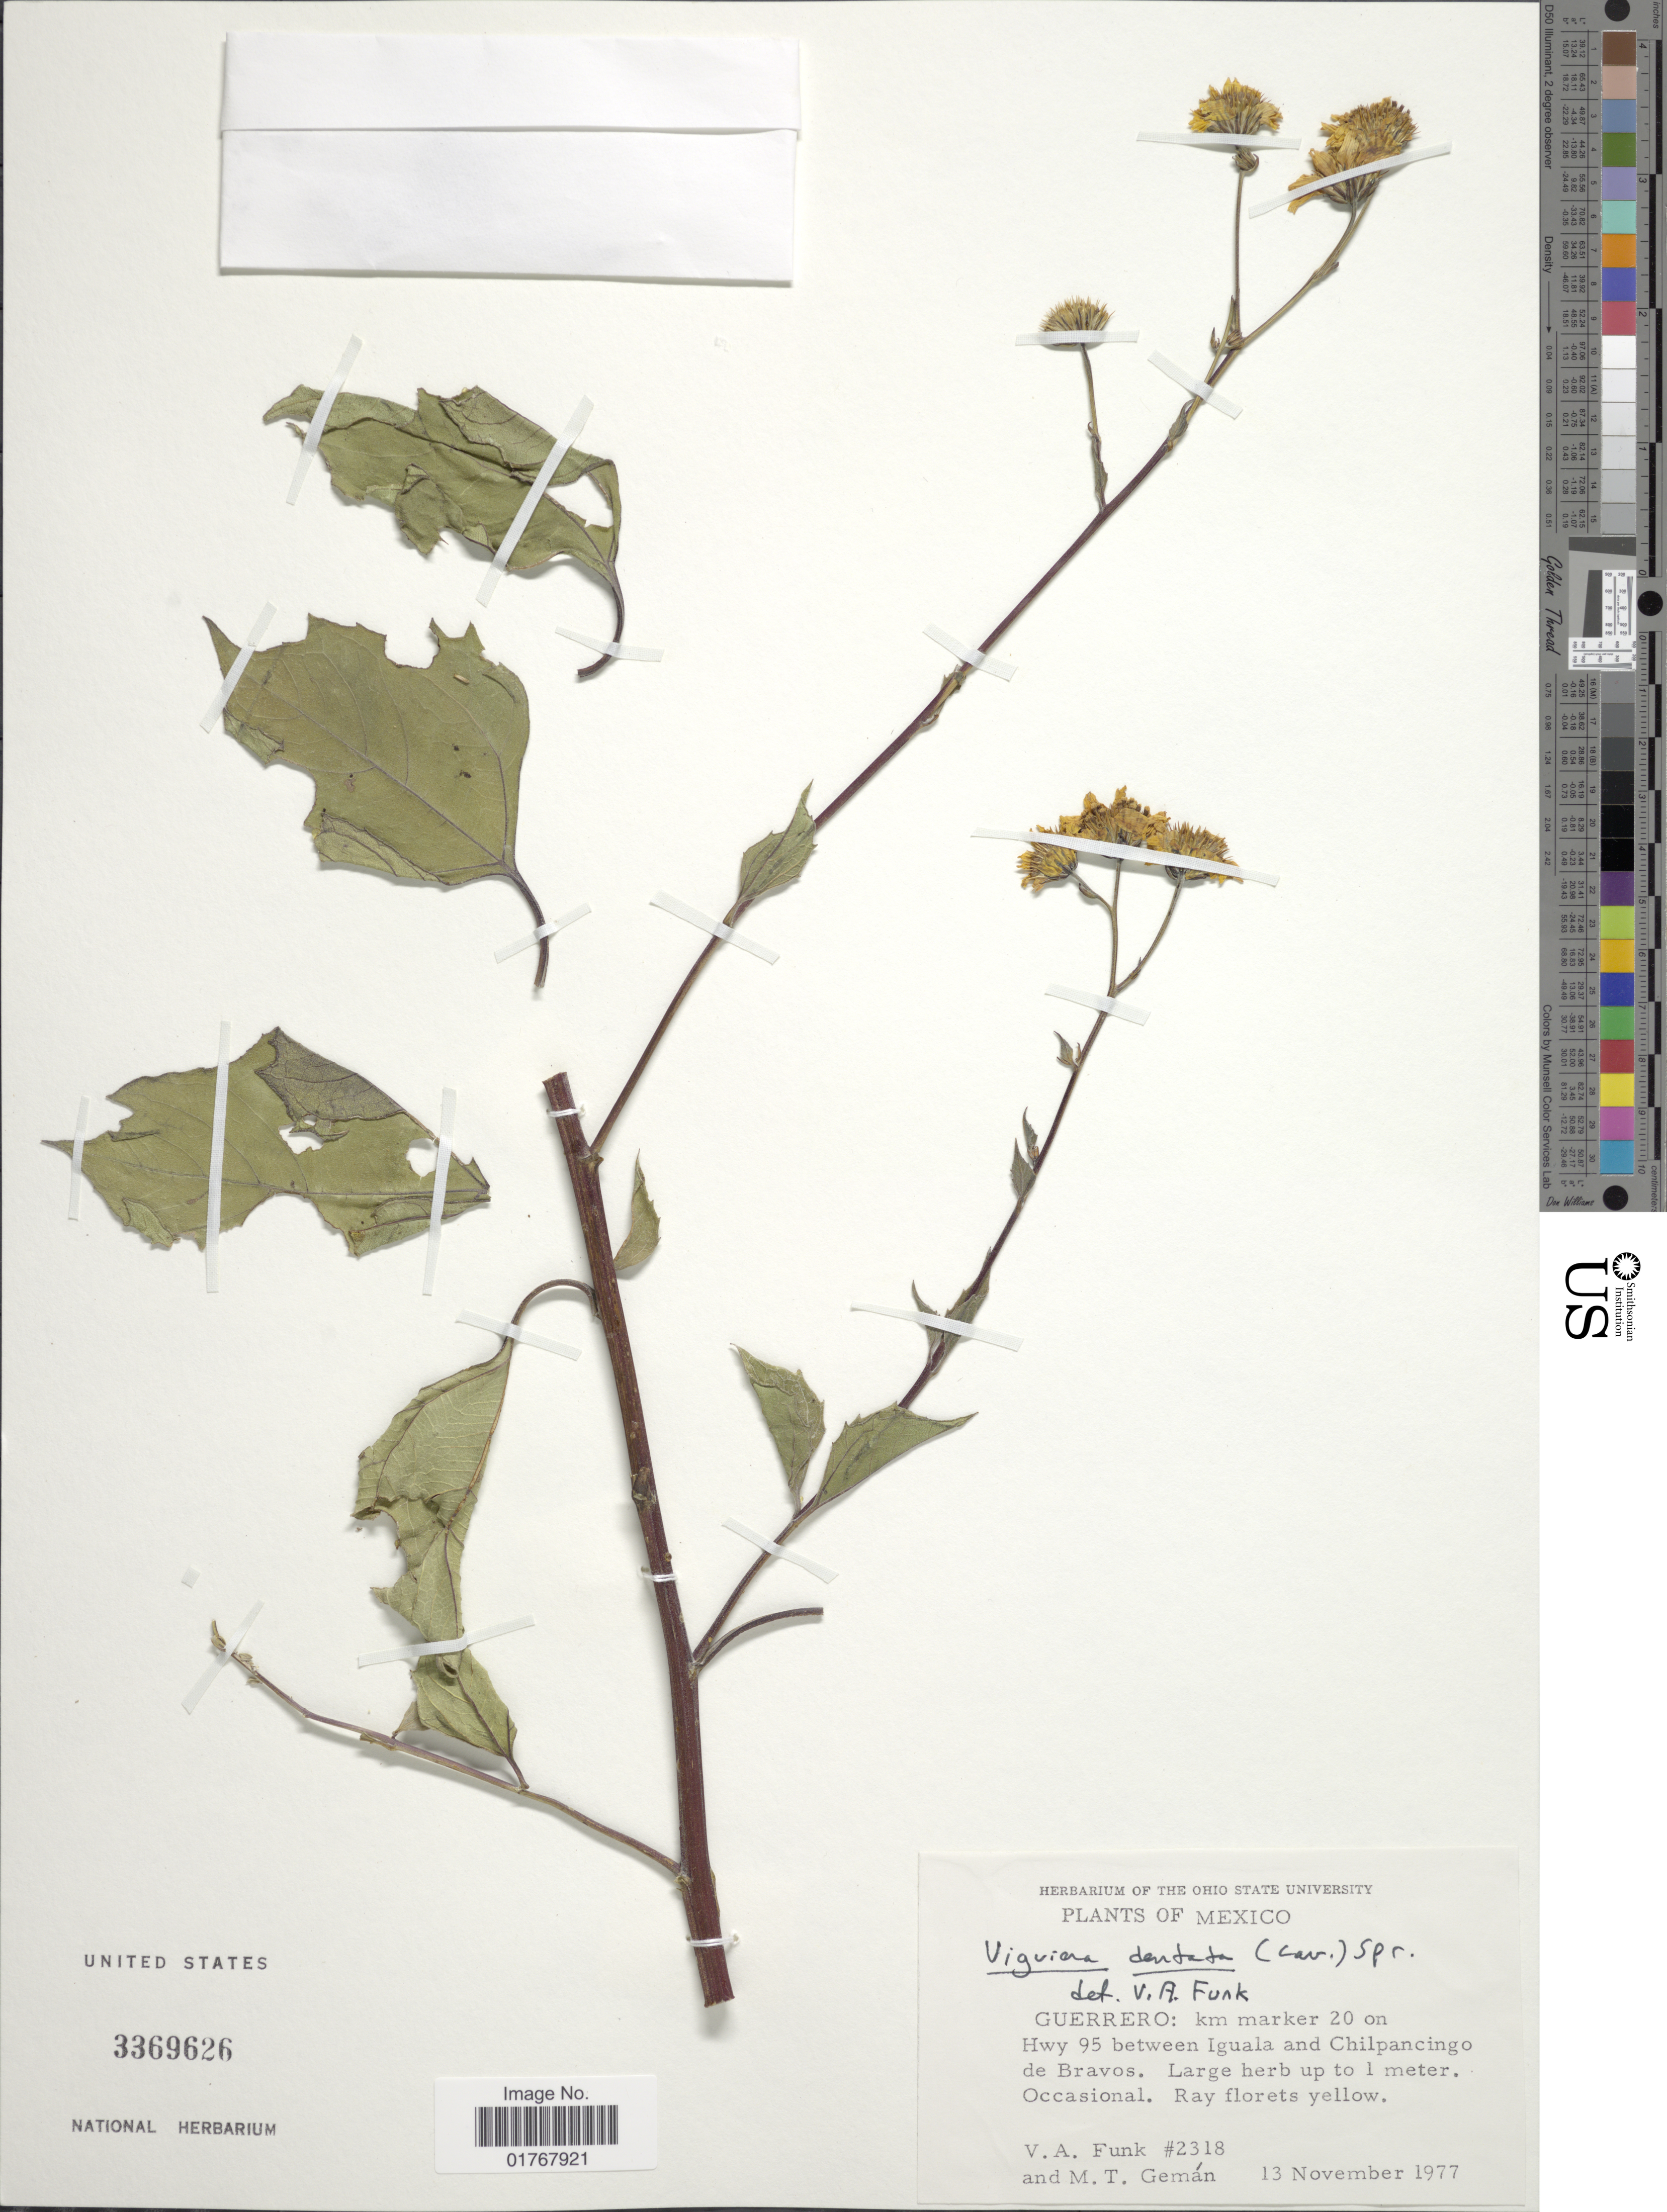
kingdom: Plantae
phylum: Tracheophyta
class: Magnoliopsida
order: Asterales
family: Asteraceae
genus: Viguiera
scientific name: Viguiera dentata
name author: (Cav.) Spreng.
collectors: V. Funk & M. Gemán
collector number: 2318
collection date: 1977-11-13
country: Mexico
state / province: Guerrero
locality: Km marker 20 on Hwy 95 between Iguala and Chilpancingo de Bravos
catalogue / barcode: US 3369626